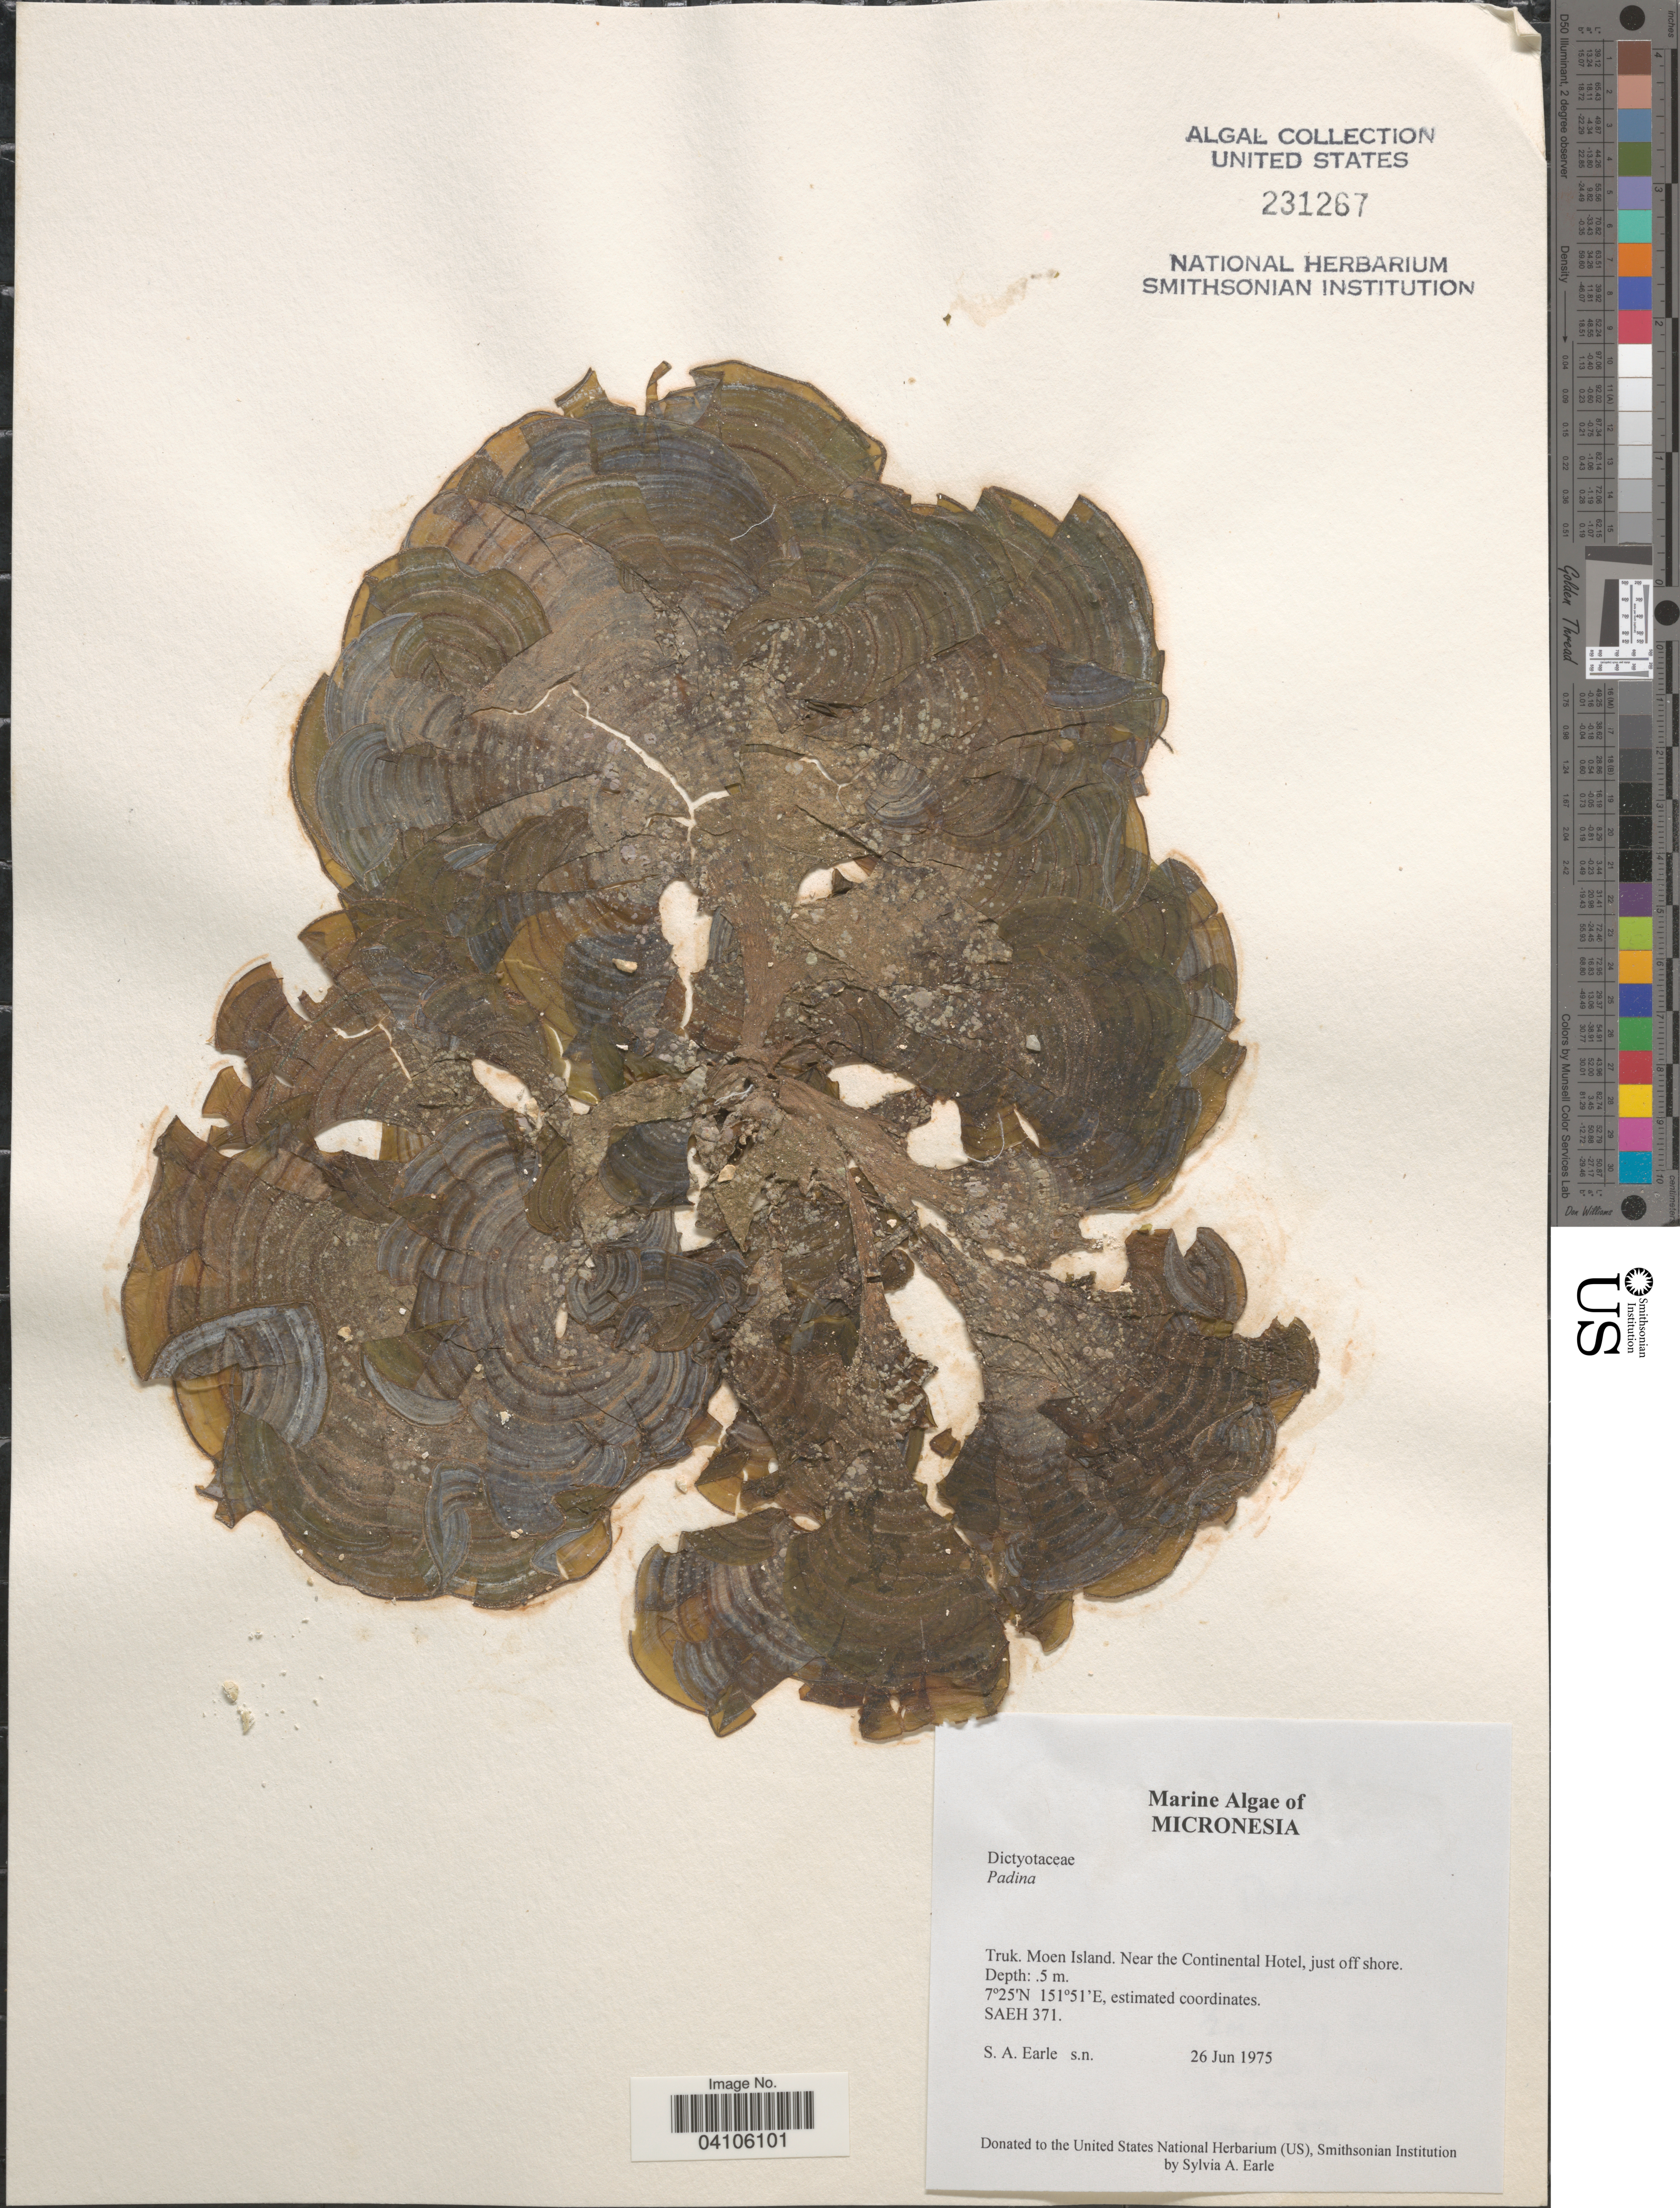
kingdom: Chromista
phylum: Ochrophyta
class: Phaeophyceae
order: Dictyotales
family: Dictyotaceae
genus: Padina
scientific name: Padina sp.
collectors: S. A. Earle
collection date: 1975-06-26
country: Micronesia, Federated States of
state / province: Truk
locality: Micronesia. Moen Island. Near the Continental Hotel, just off shore.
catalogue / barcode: US 231267